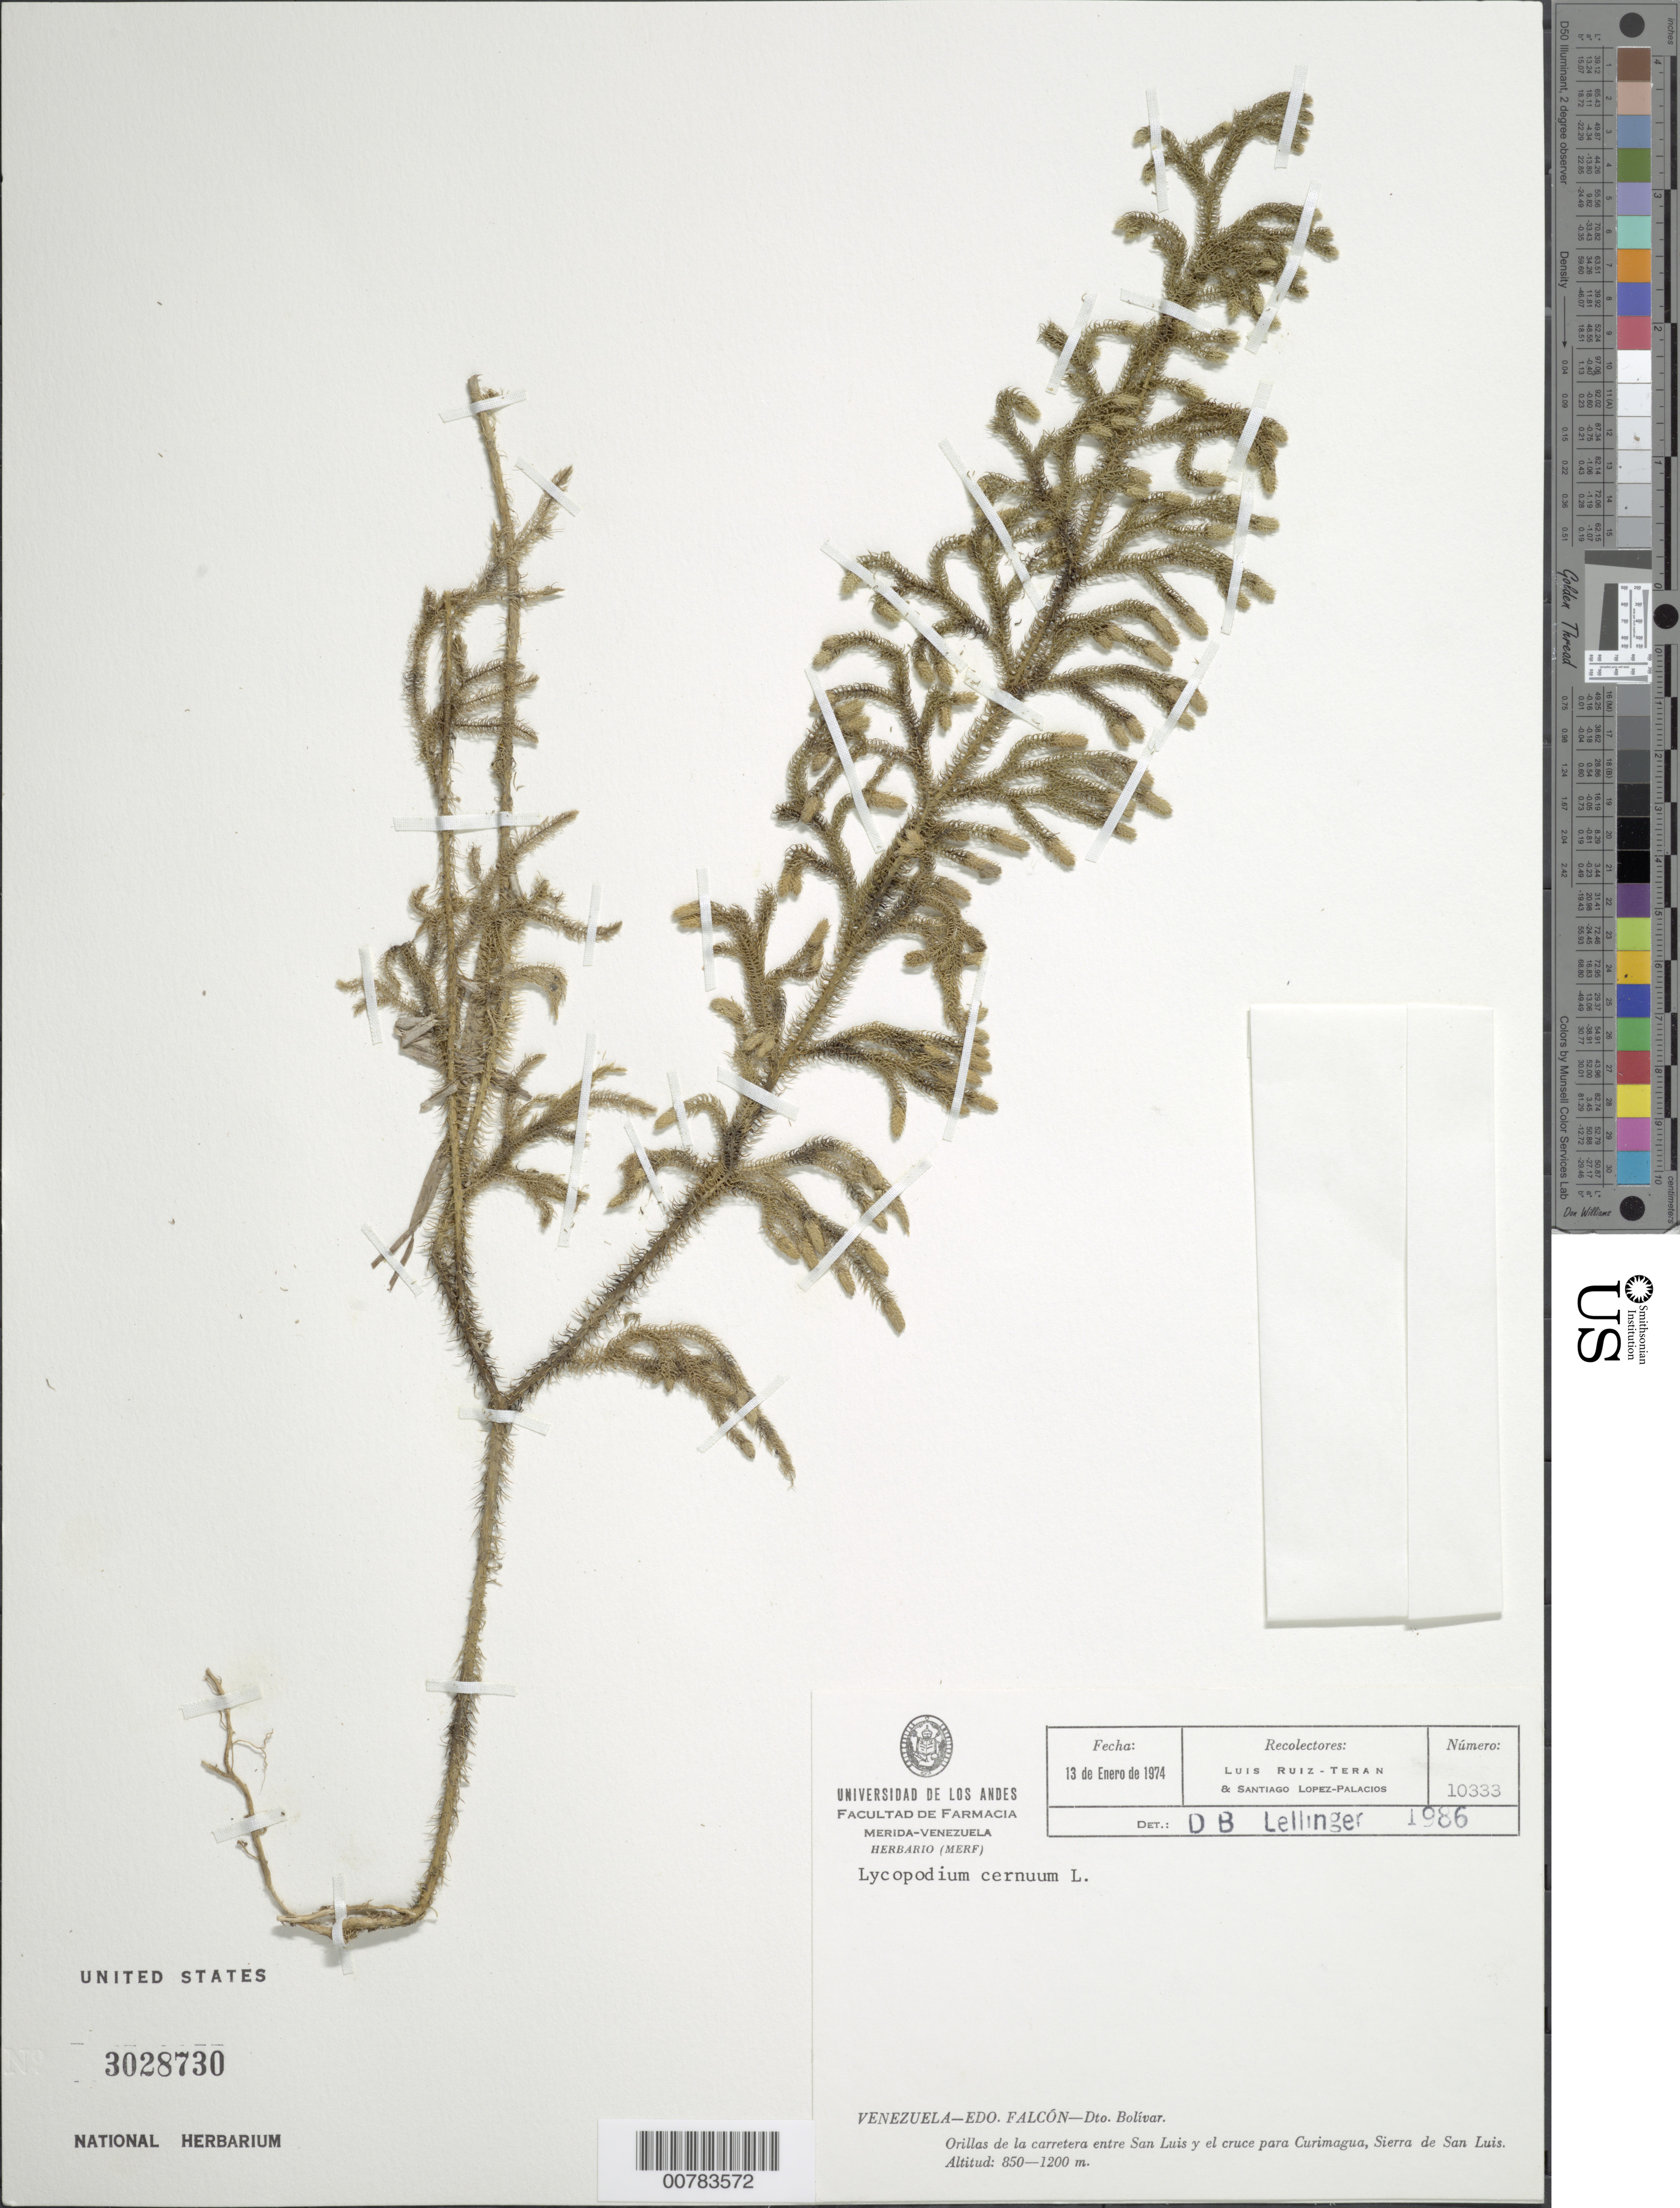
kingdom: Plantae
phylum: Tracheophyta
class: Lycopodiopsida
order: Lycopodiales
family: Lycopodiaceae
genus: Palhinhaea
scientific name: Palhinhaea cernua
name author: (L.) Vasc. & Franco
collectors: L. E. Ruíz-Terán & S. López-Palacios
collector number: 10333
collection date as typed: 13-Jan-74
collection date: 1974-01-13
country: Venezuela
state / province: Bolívar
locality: San Luis à el cruce para Curimagua, Sierra de San Luis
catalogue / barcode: US 3028730